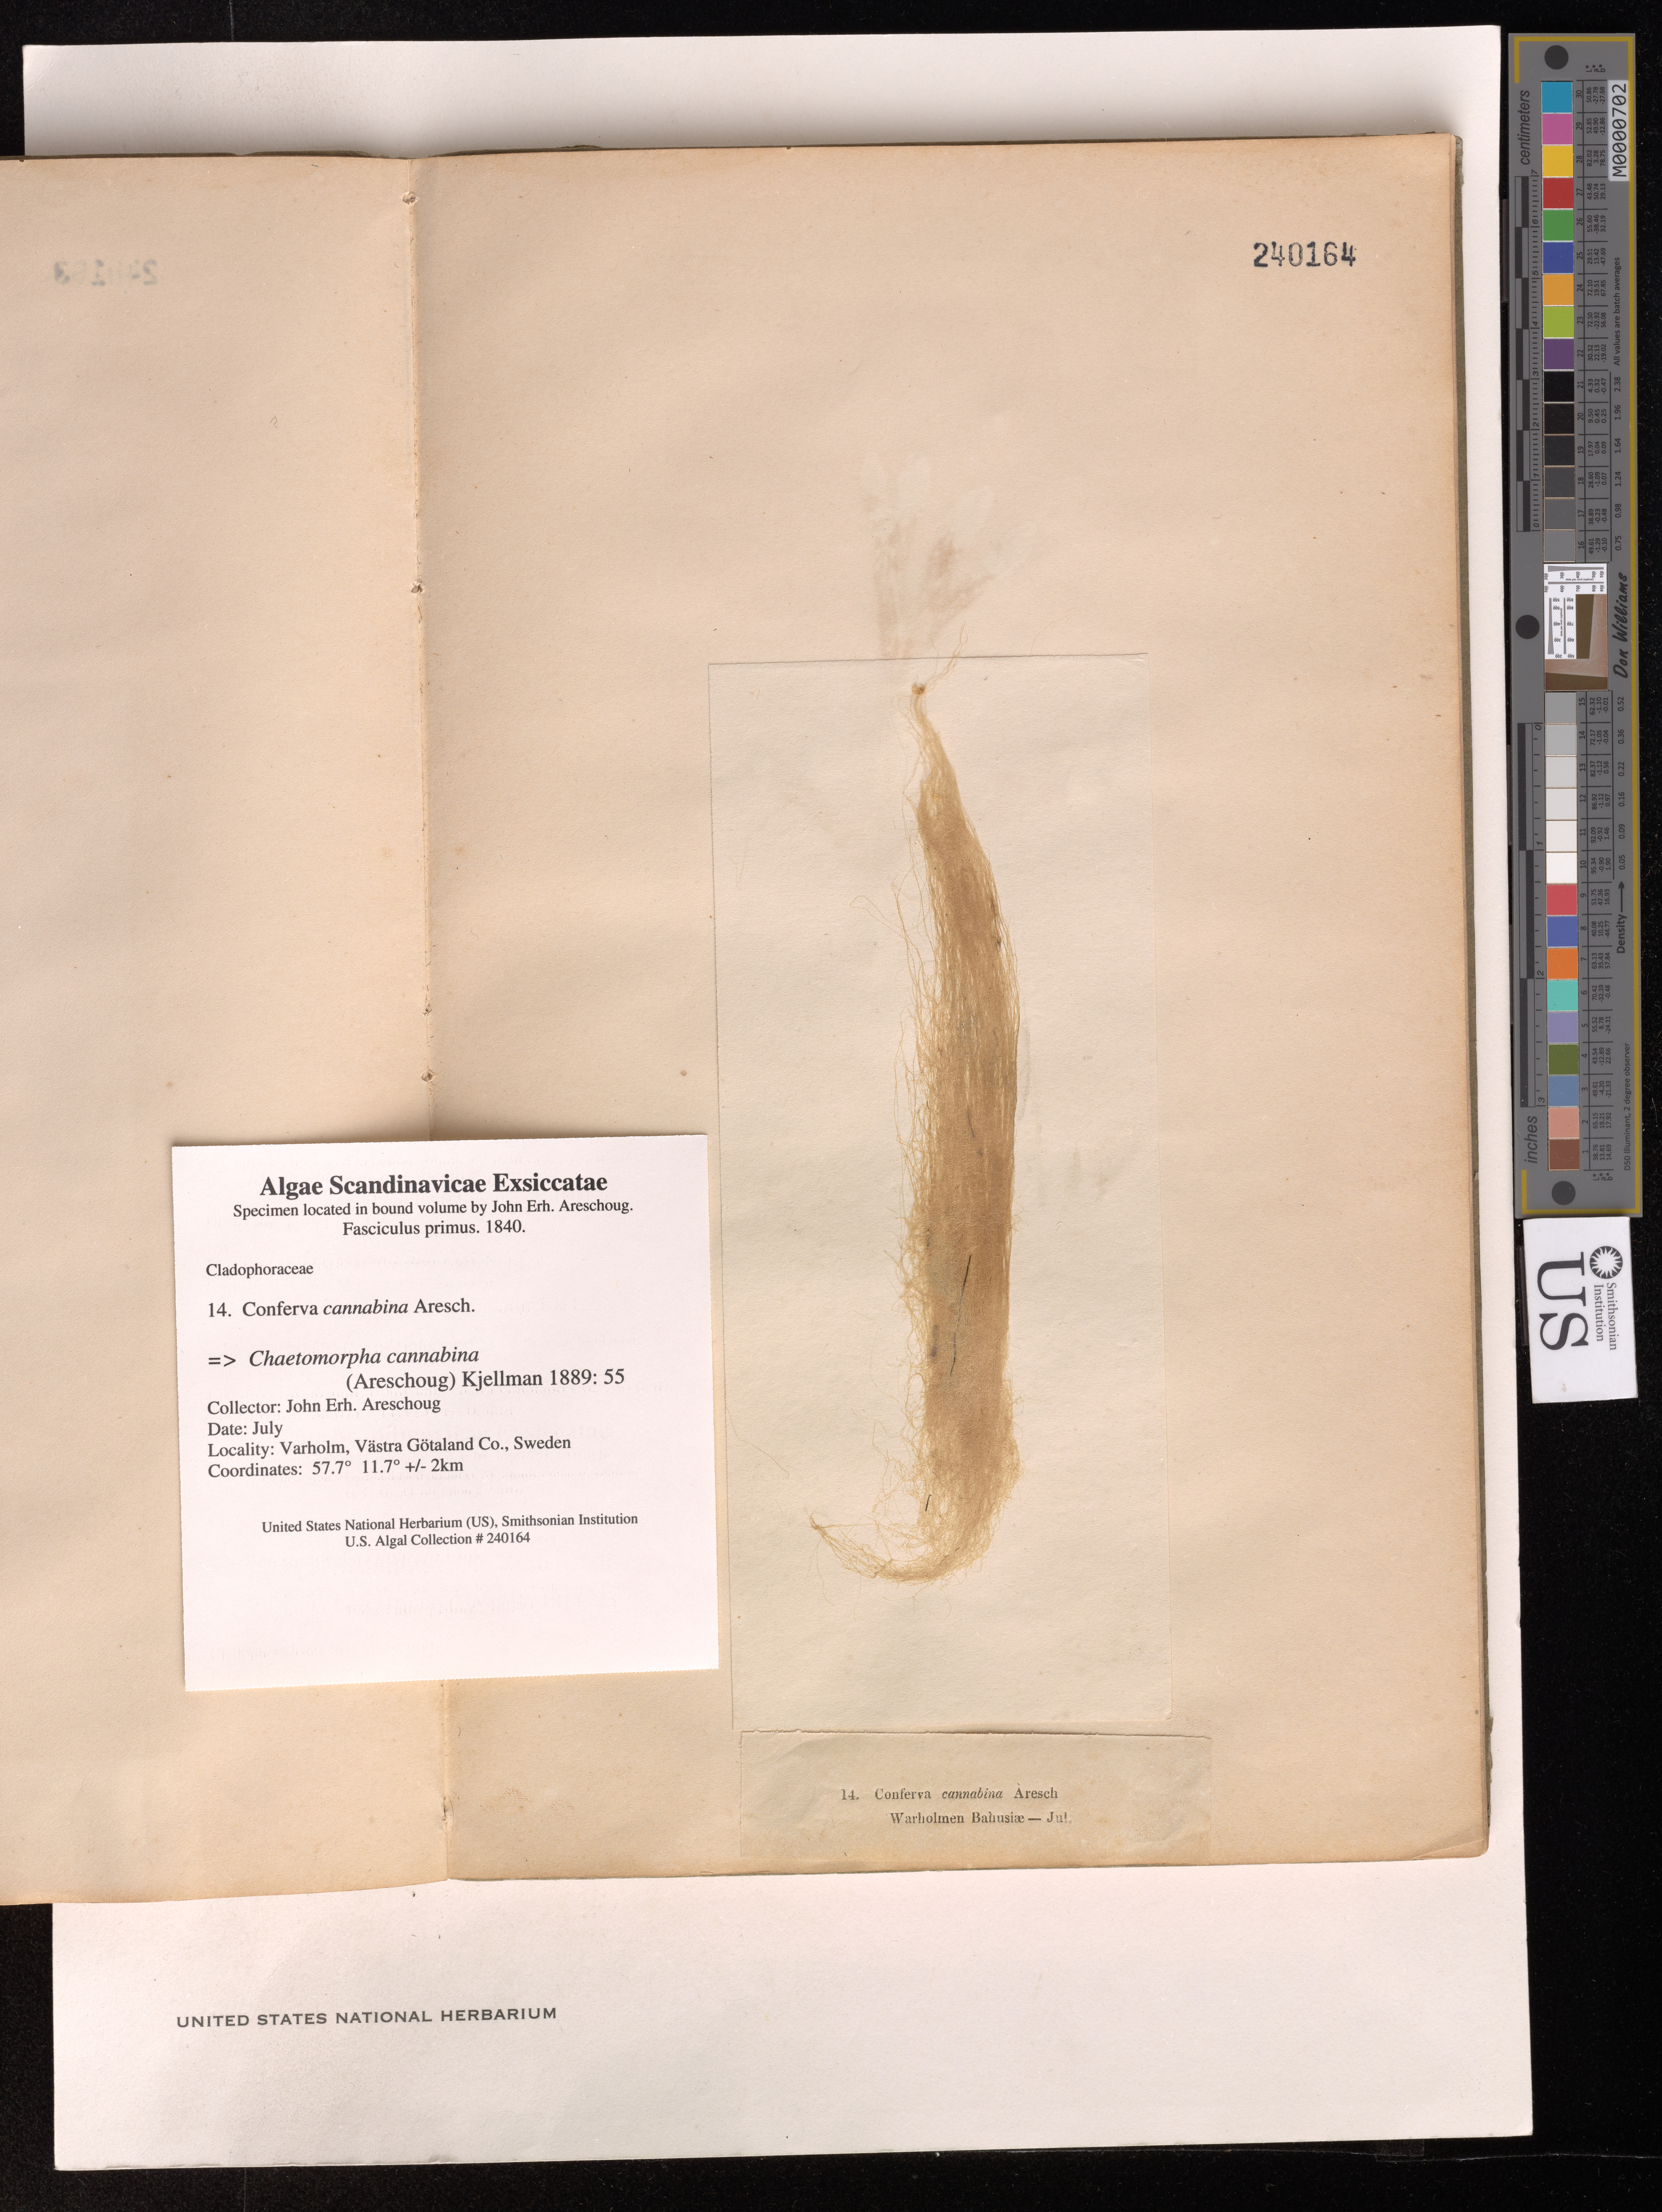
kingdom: Plantae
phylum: Chlorophyta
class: Ulvophyceae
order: Cladophorales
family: Cladophoraceae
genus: Chaetomorpha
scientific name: Chaetomorpha cannabina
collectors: J. E. Areschoug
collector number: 14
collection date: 1840-07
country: Sweden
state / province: Västra Götaland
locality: Varholm, outside Gothenburg.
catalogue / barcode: US 240164